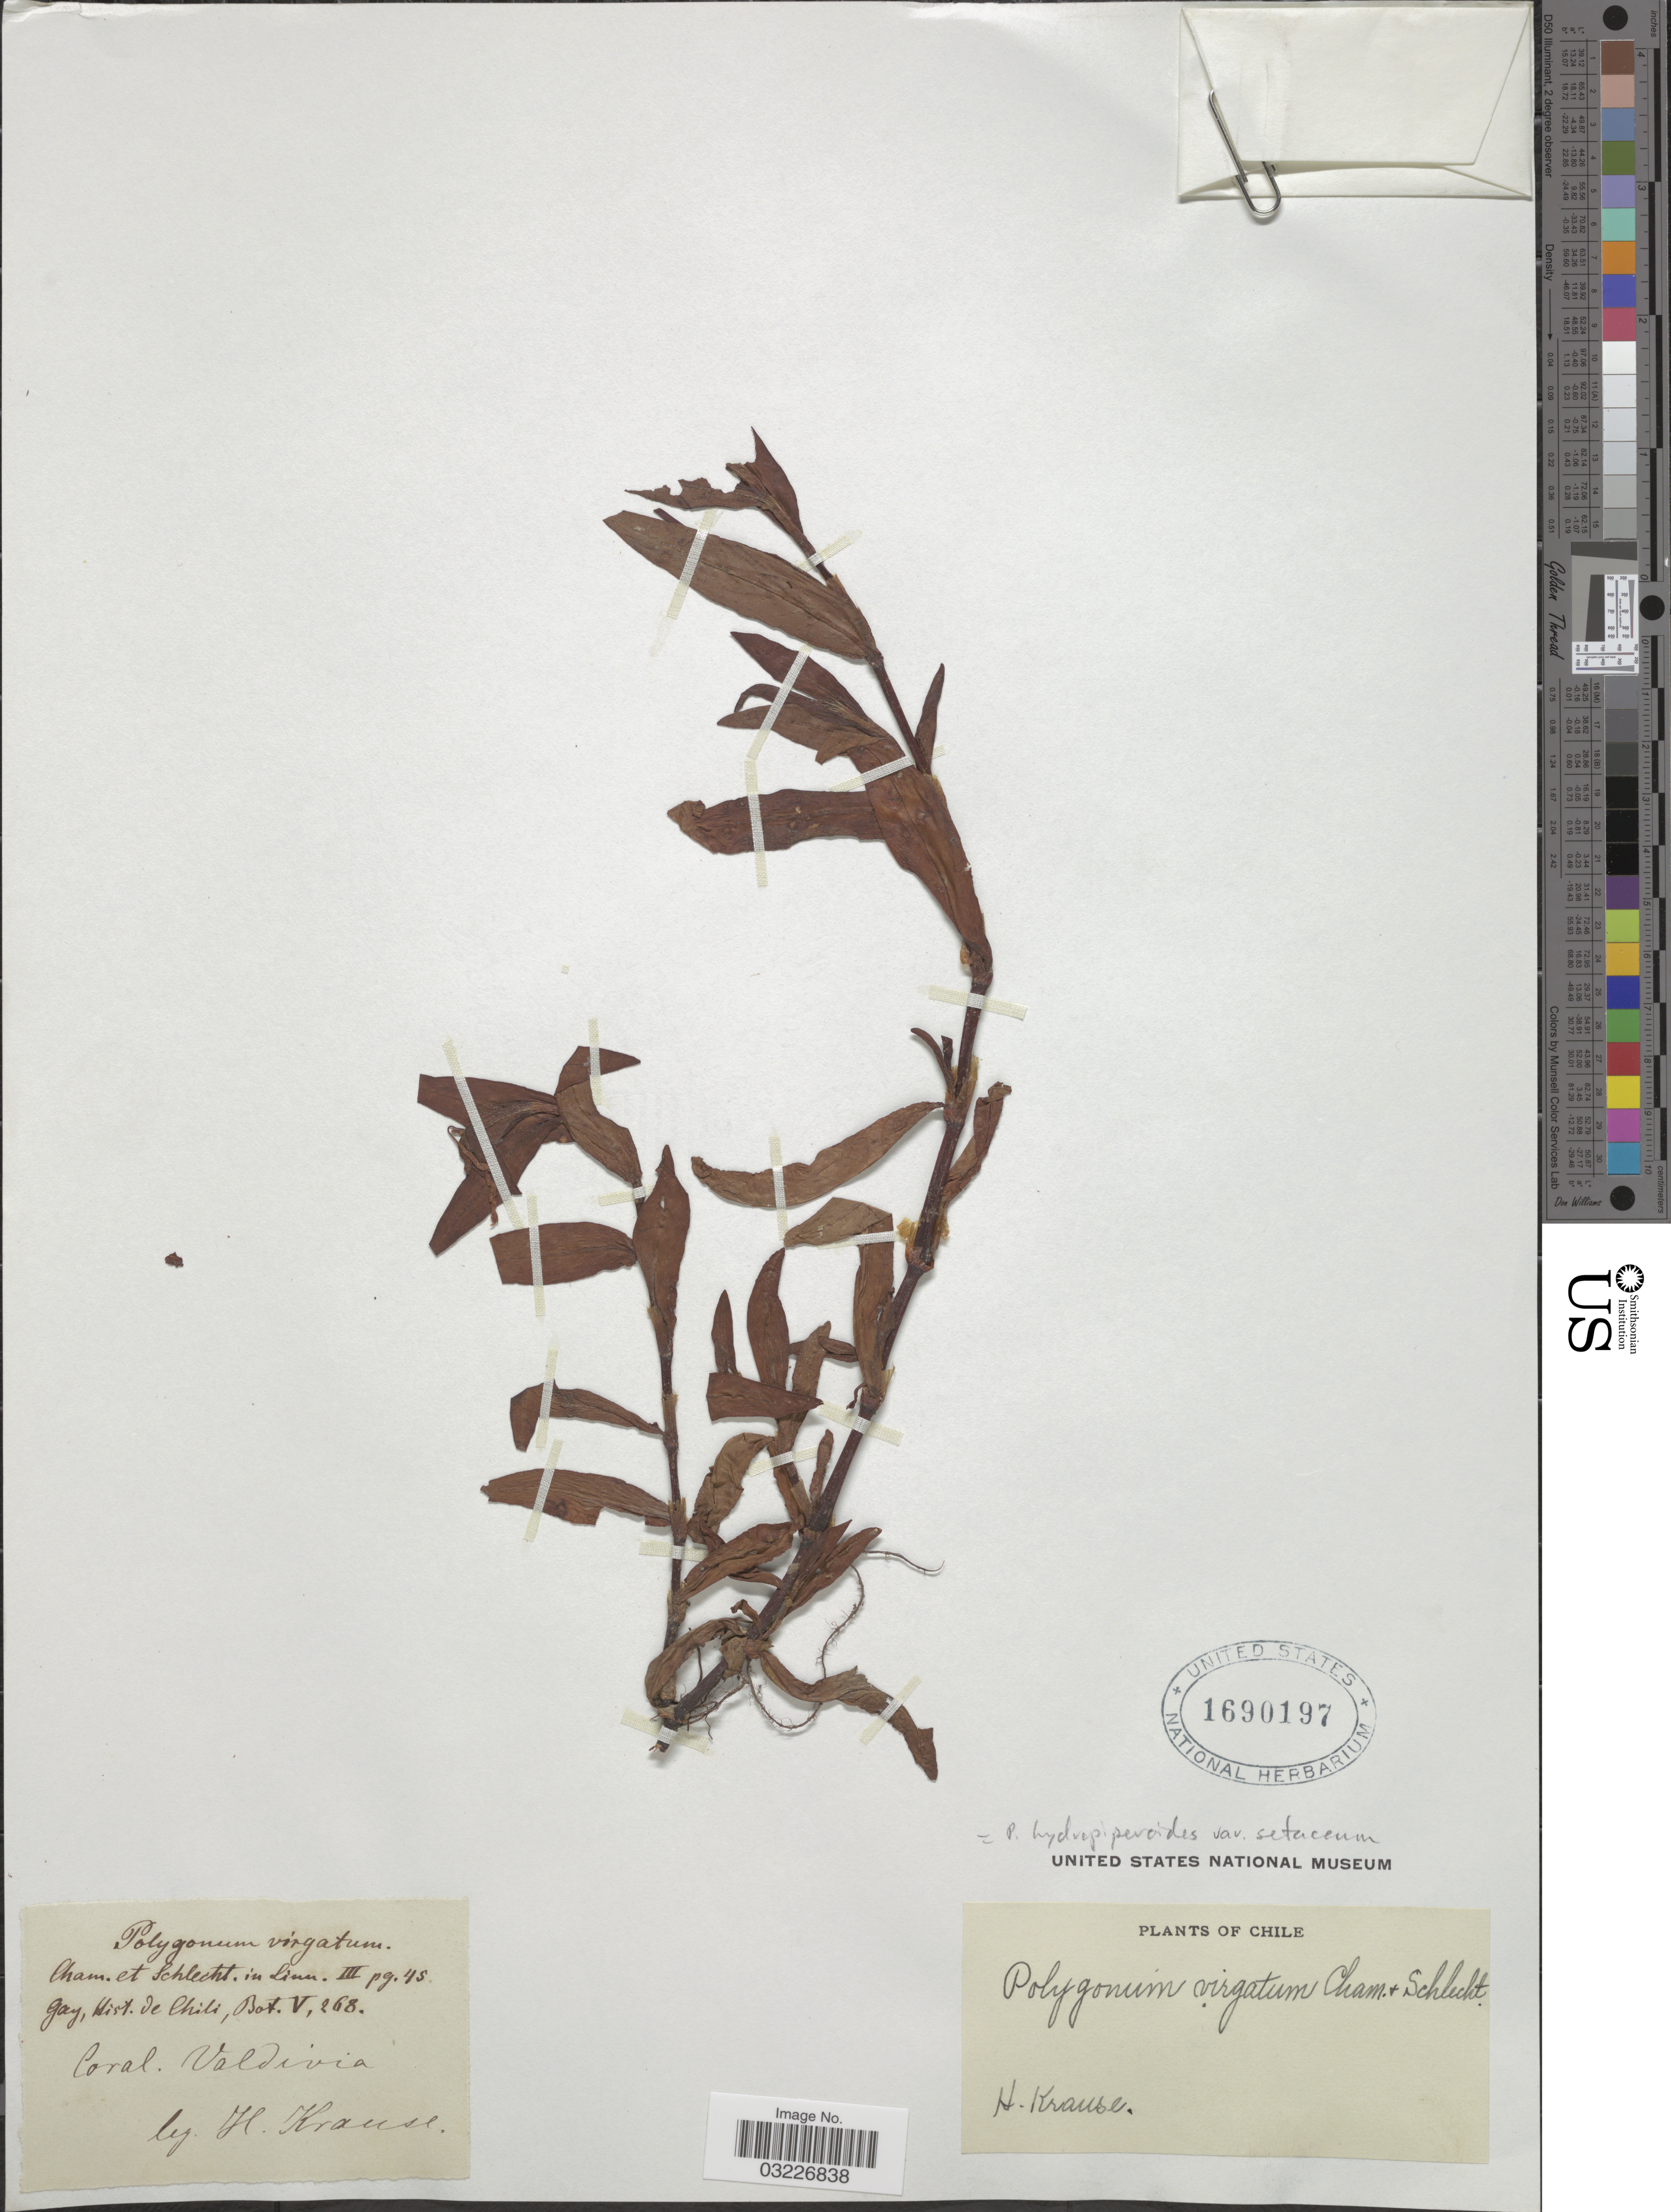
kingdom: Plantae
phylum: Tracheophyta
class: Magnoliopsida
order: Caryophyllales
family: Polygonaceae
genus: Polygonum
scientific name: Polygonum hydropiperoides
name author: Michx.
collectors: H. Krause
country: Chile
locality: Coral. Valdivia.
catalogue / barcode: US 1690197